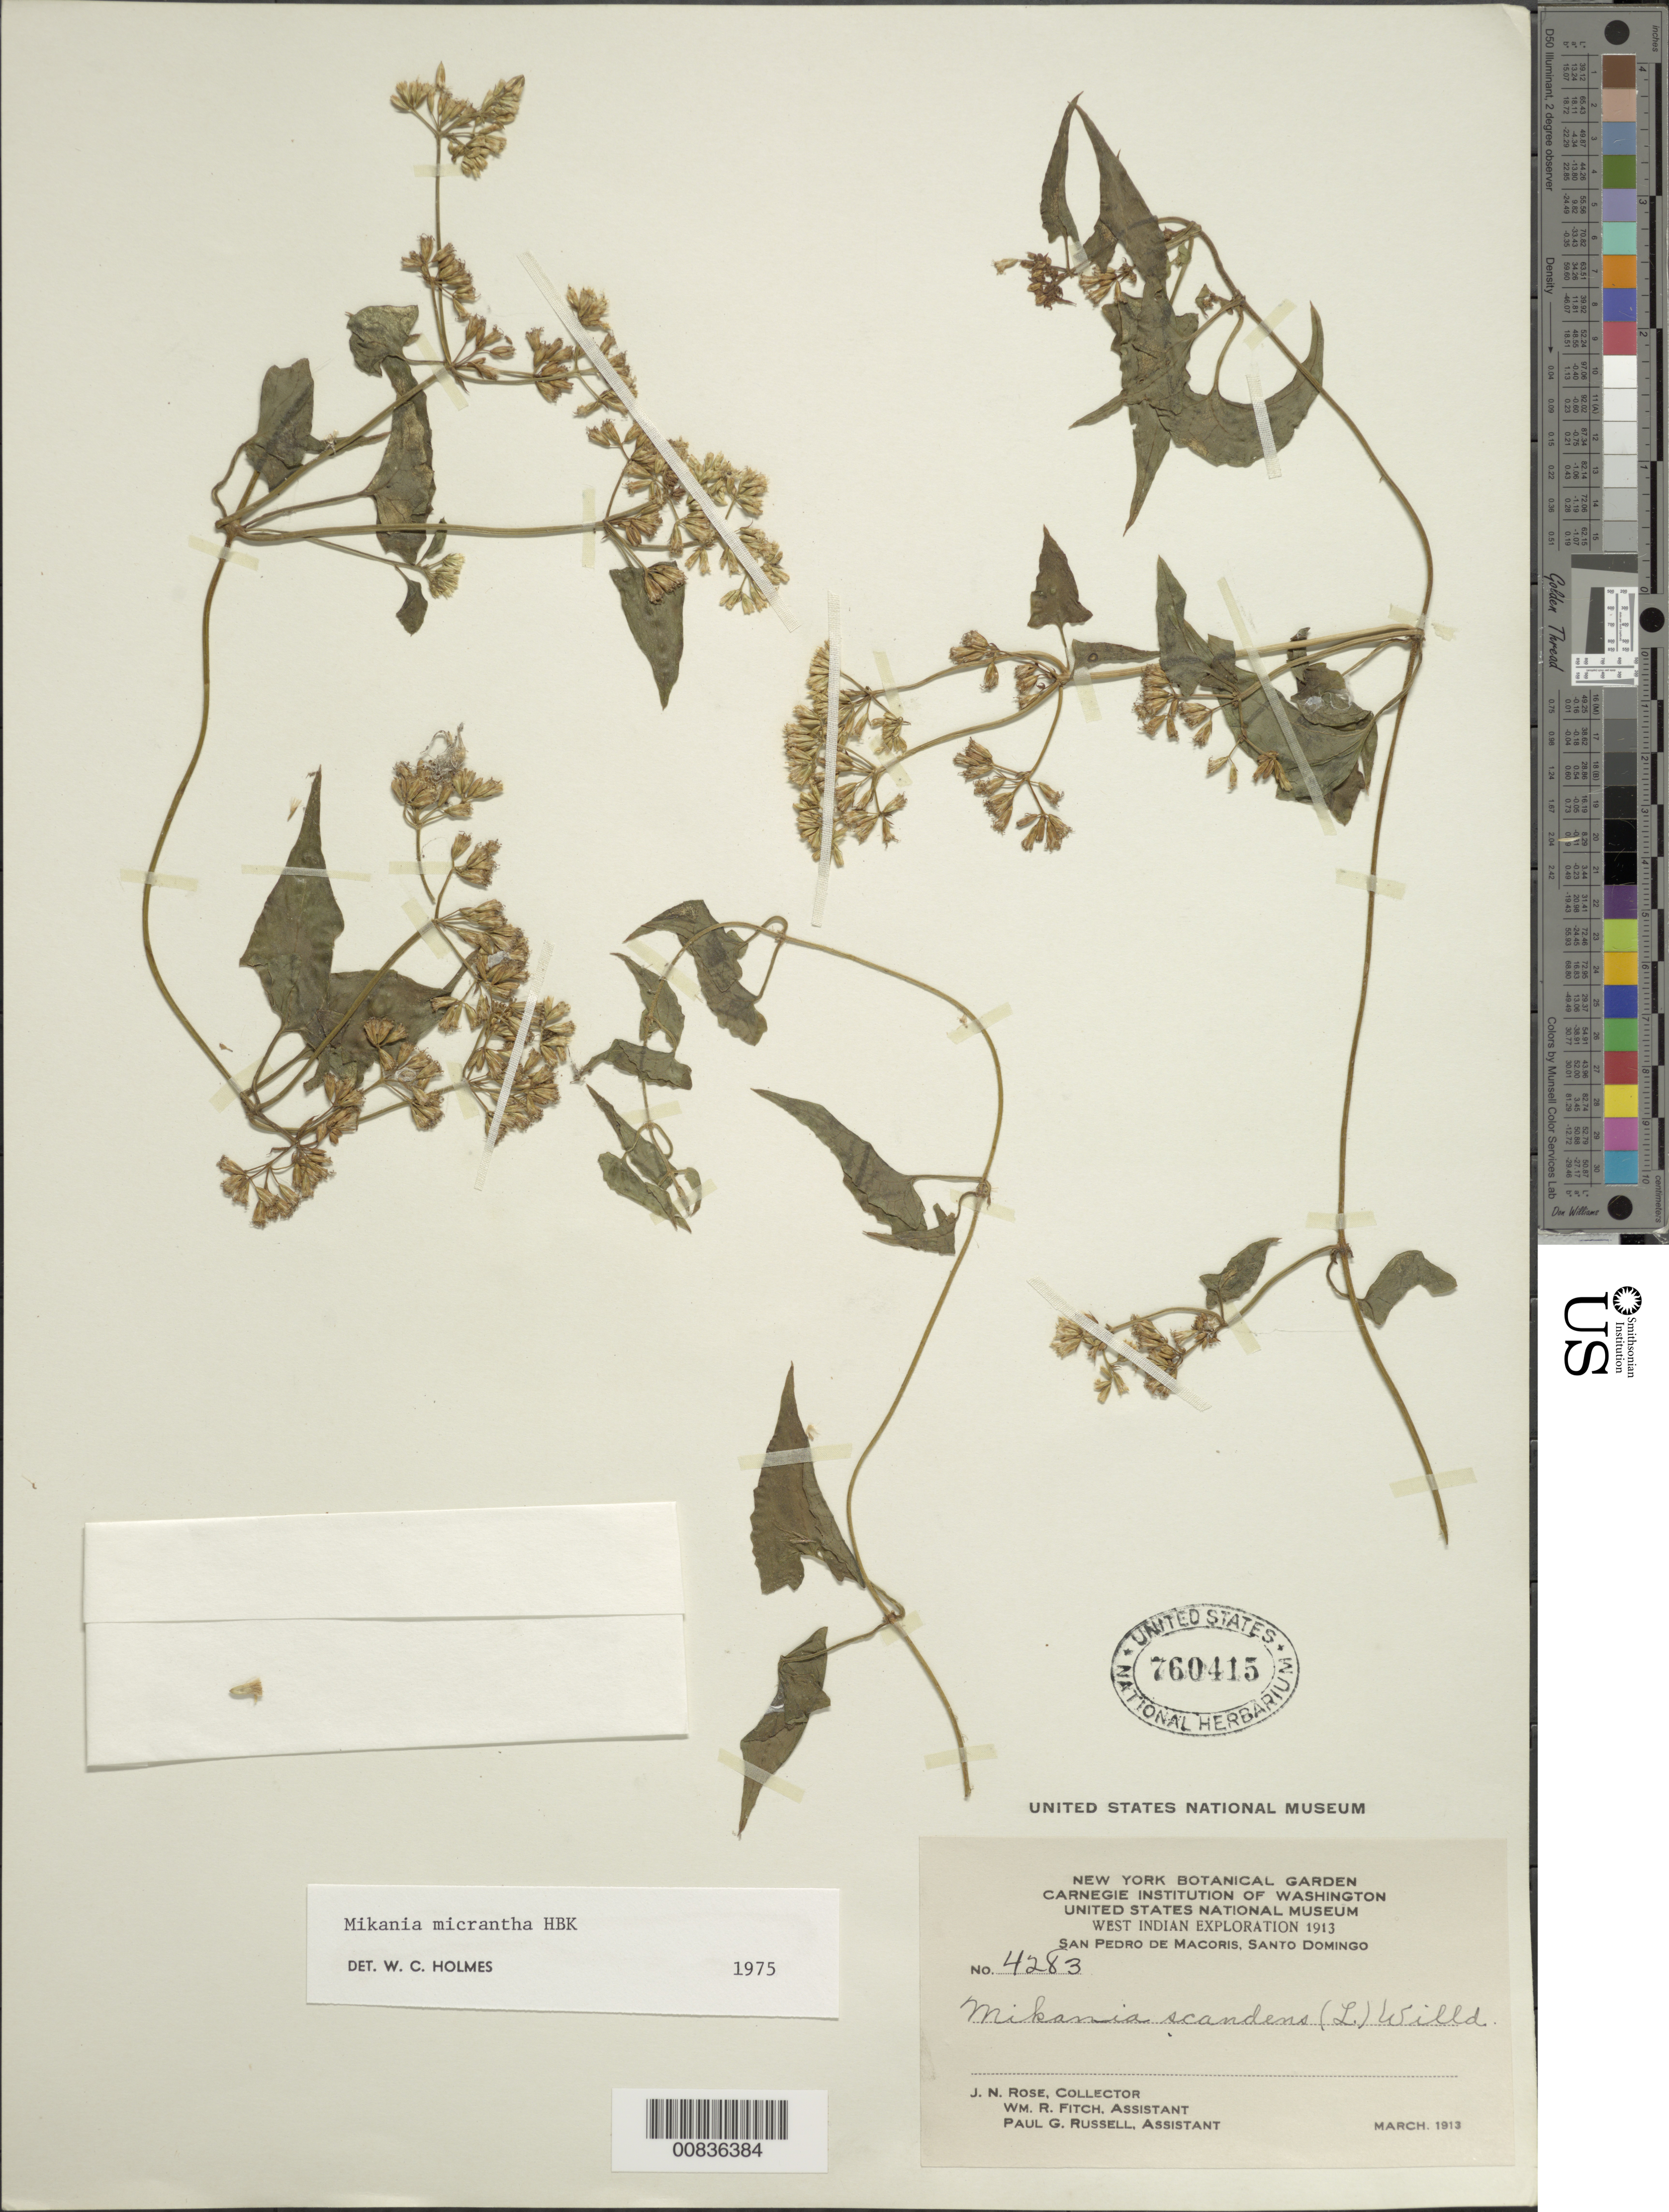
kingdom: Plantae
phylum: Tracheophyta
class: Magnoliopsida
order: Asterales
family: Asteraceae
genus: Mikania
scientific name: Mikania micrantha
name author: Kunth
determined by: Holmes, W. C.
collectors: J. N. Rose, W. R. Fitch & P. G. Russell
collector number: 4283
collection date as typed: Mar 1913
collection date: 1913-03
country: Dominican Republic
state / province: San Pedro de Macoris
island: Hispaniola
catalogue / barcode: US 760415